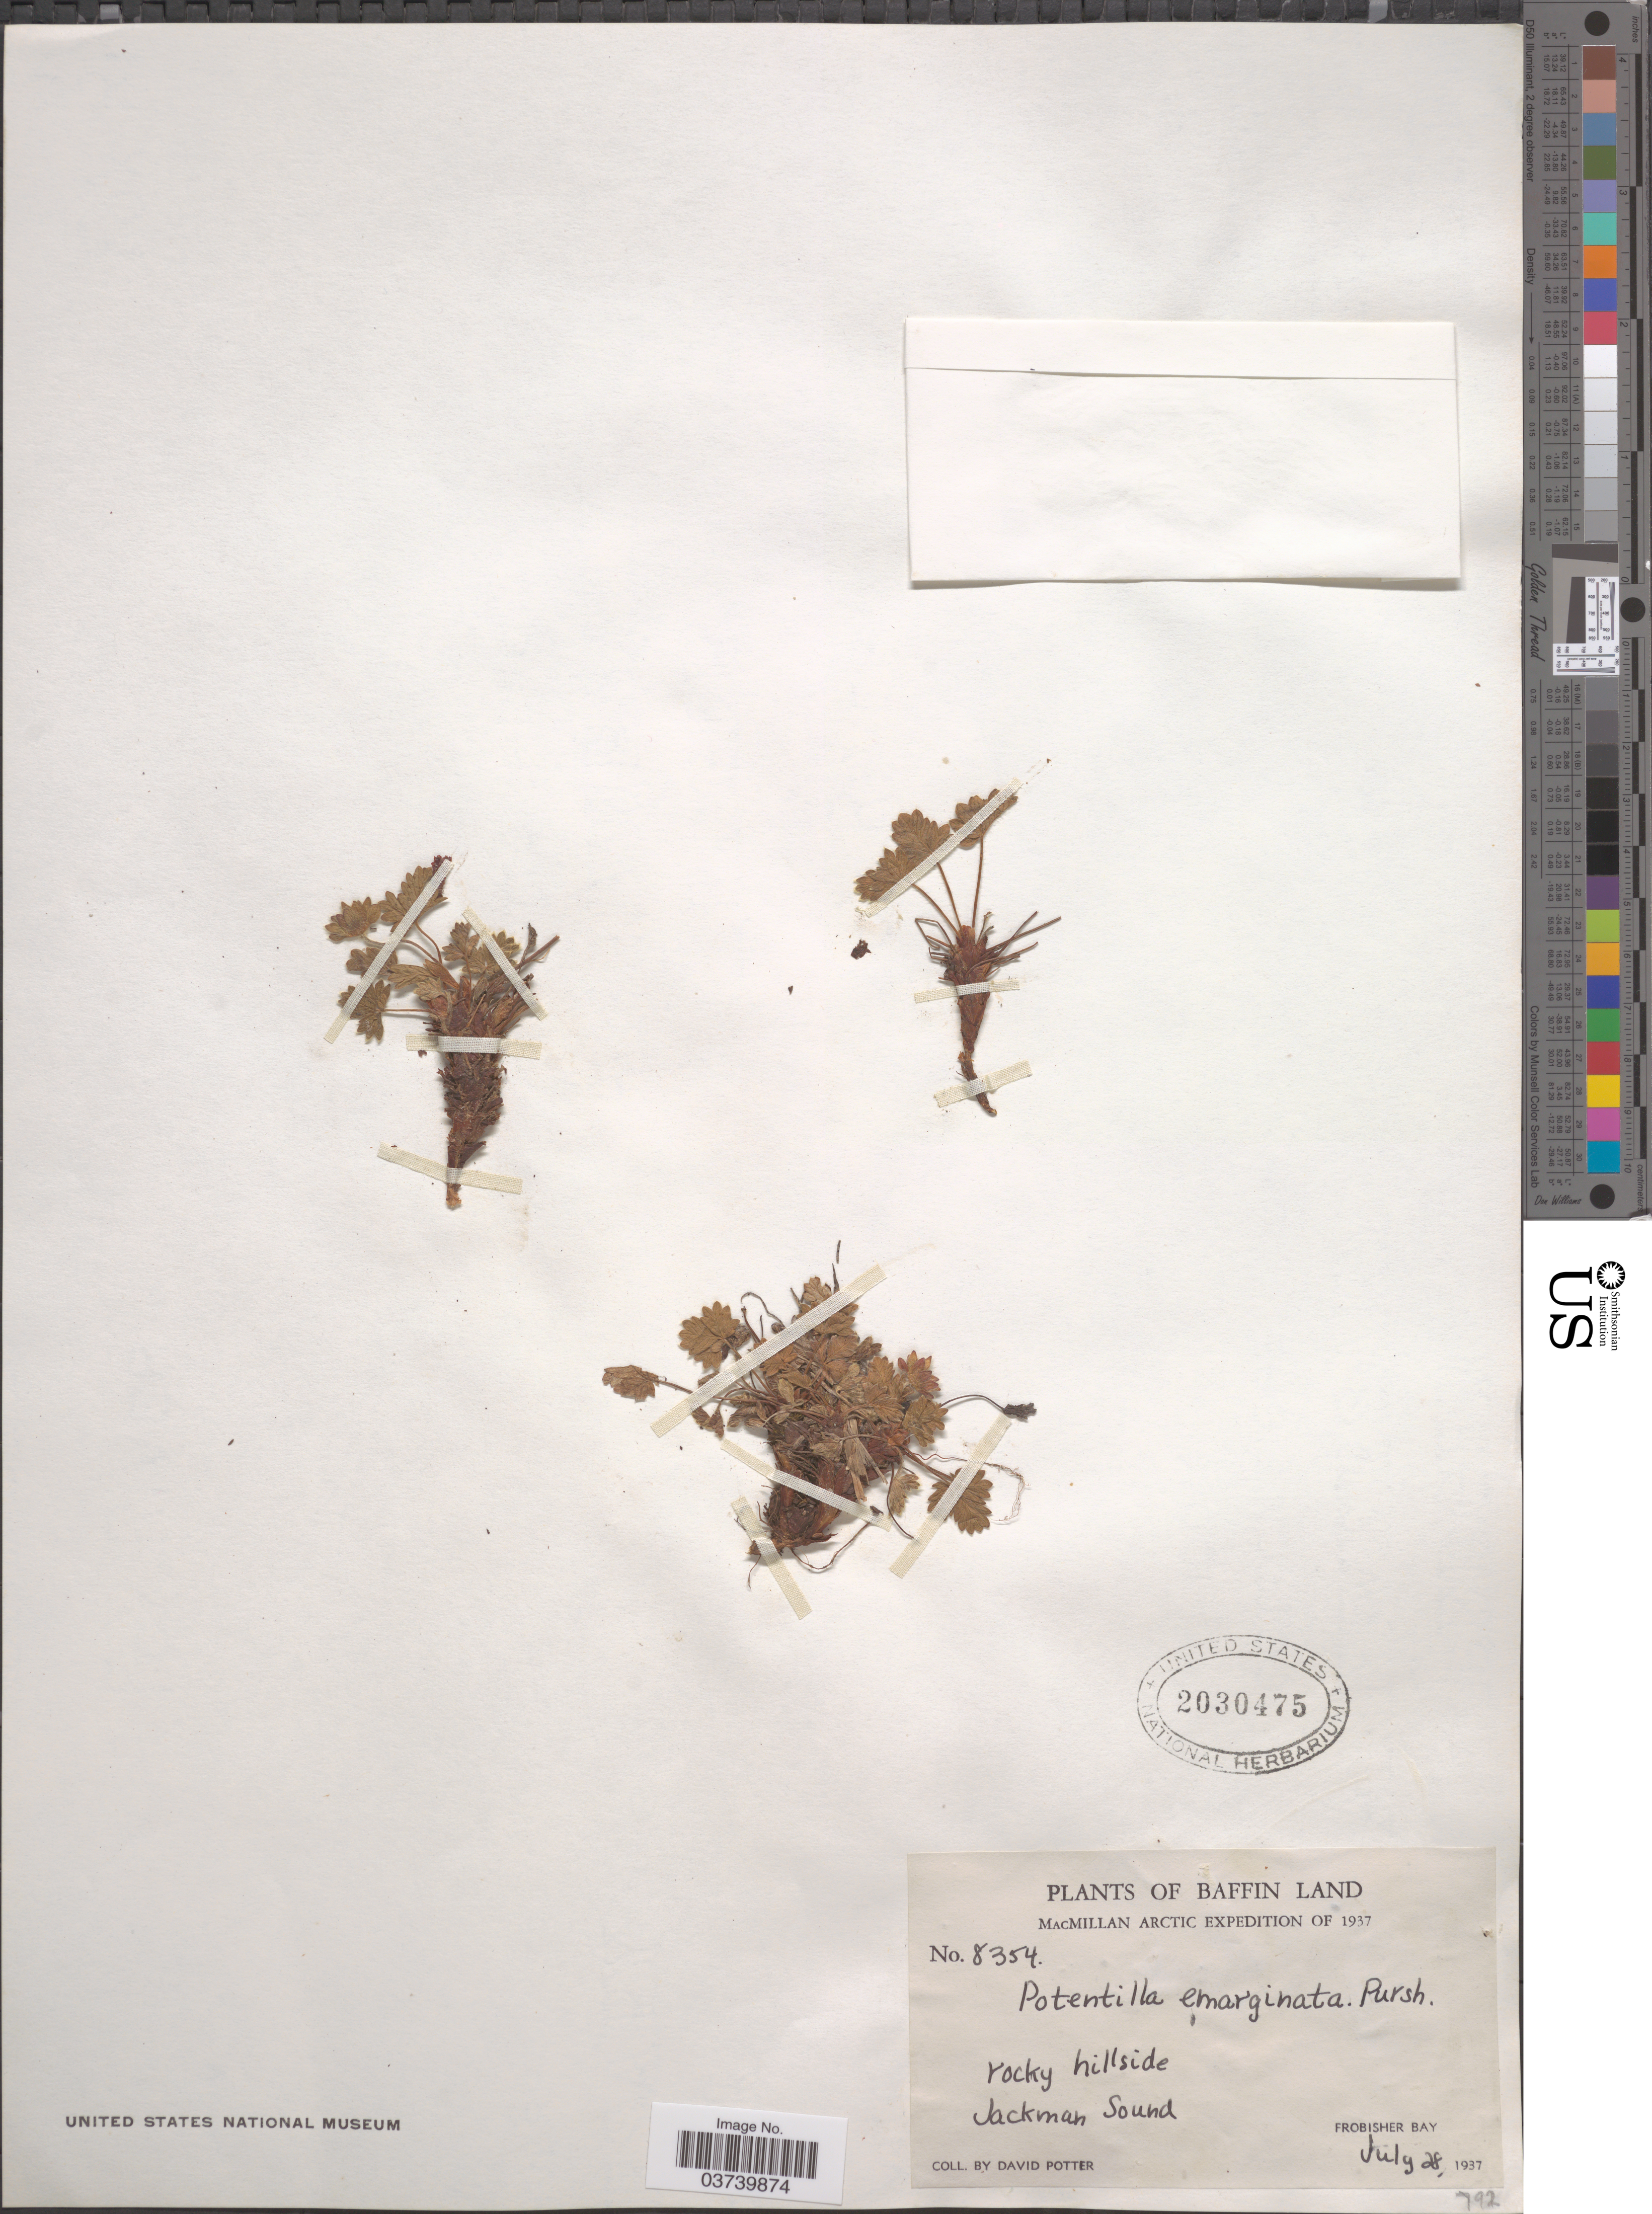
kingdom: Plantae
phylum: Tracheophyta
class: Magnoliopsida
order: Rosales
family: Rosaceae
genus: Potentilla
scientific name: Potentilla hyparctica subsp. hyparctica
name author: Malte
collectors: D. Potter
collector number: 8354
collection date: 1937-07-28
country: Canada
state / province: Nunavut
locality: Baffin Land. Jackman Sound. Frobisher Bay.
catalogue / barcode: US 2030475